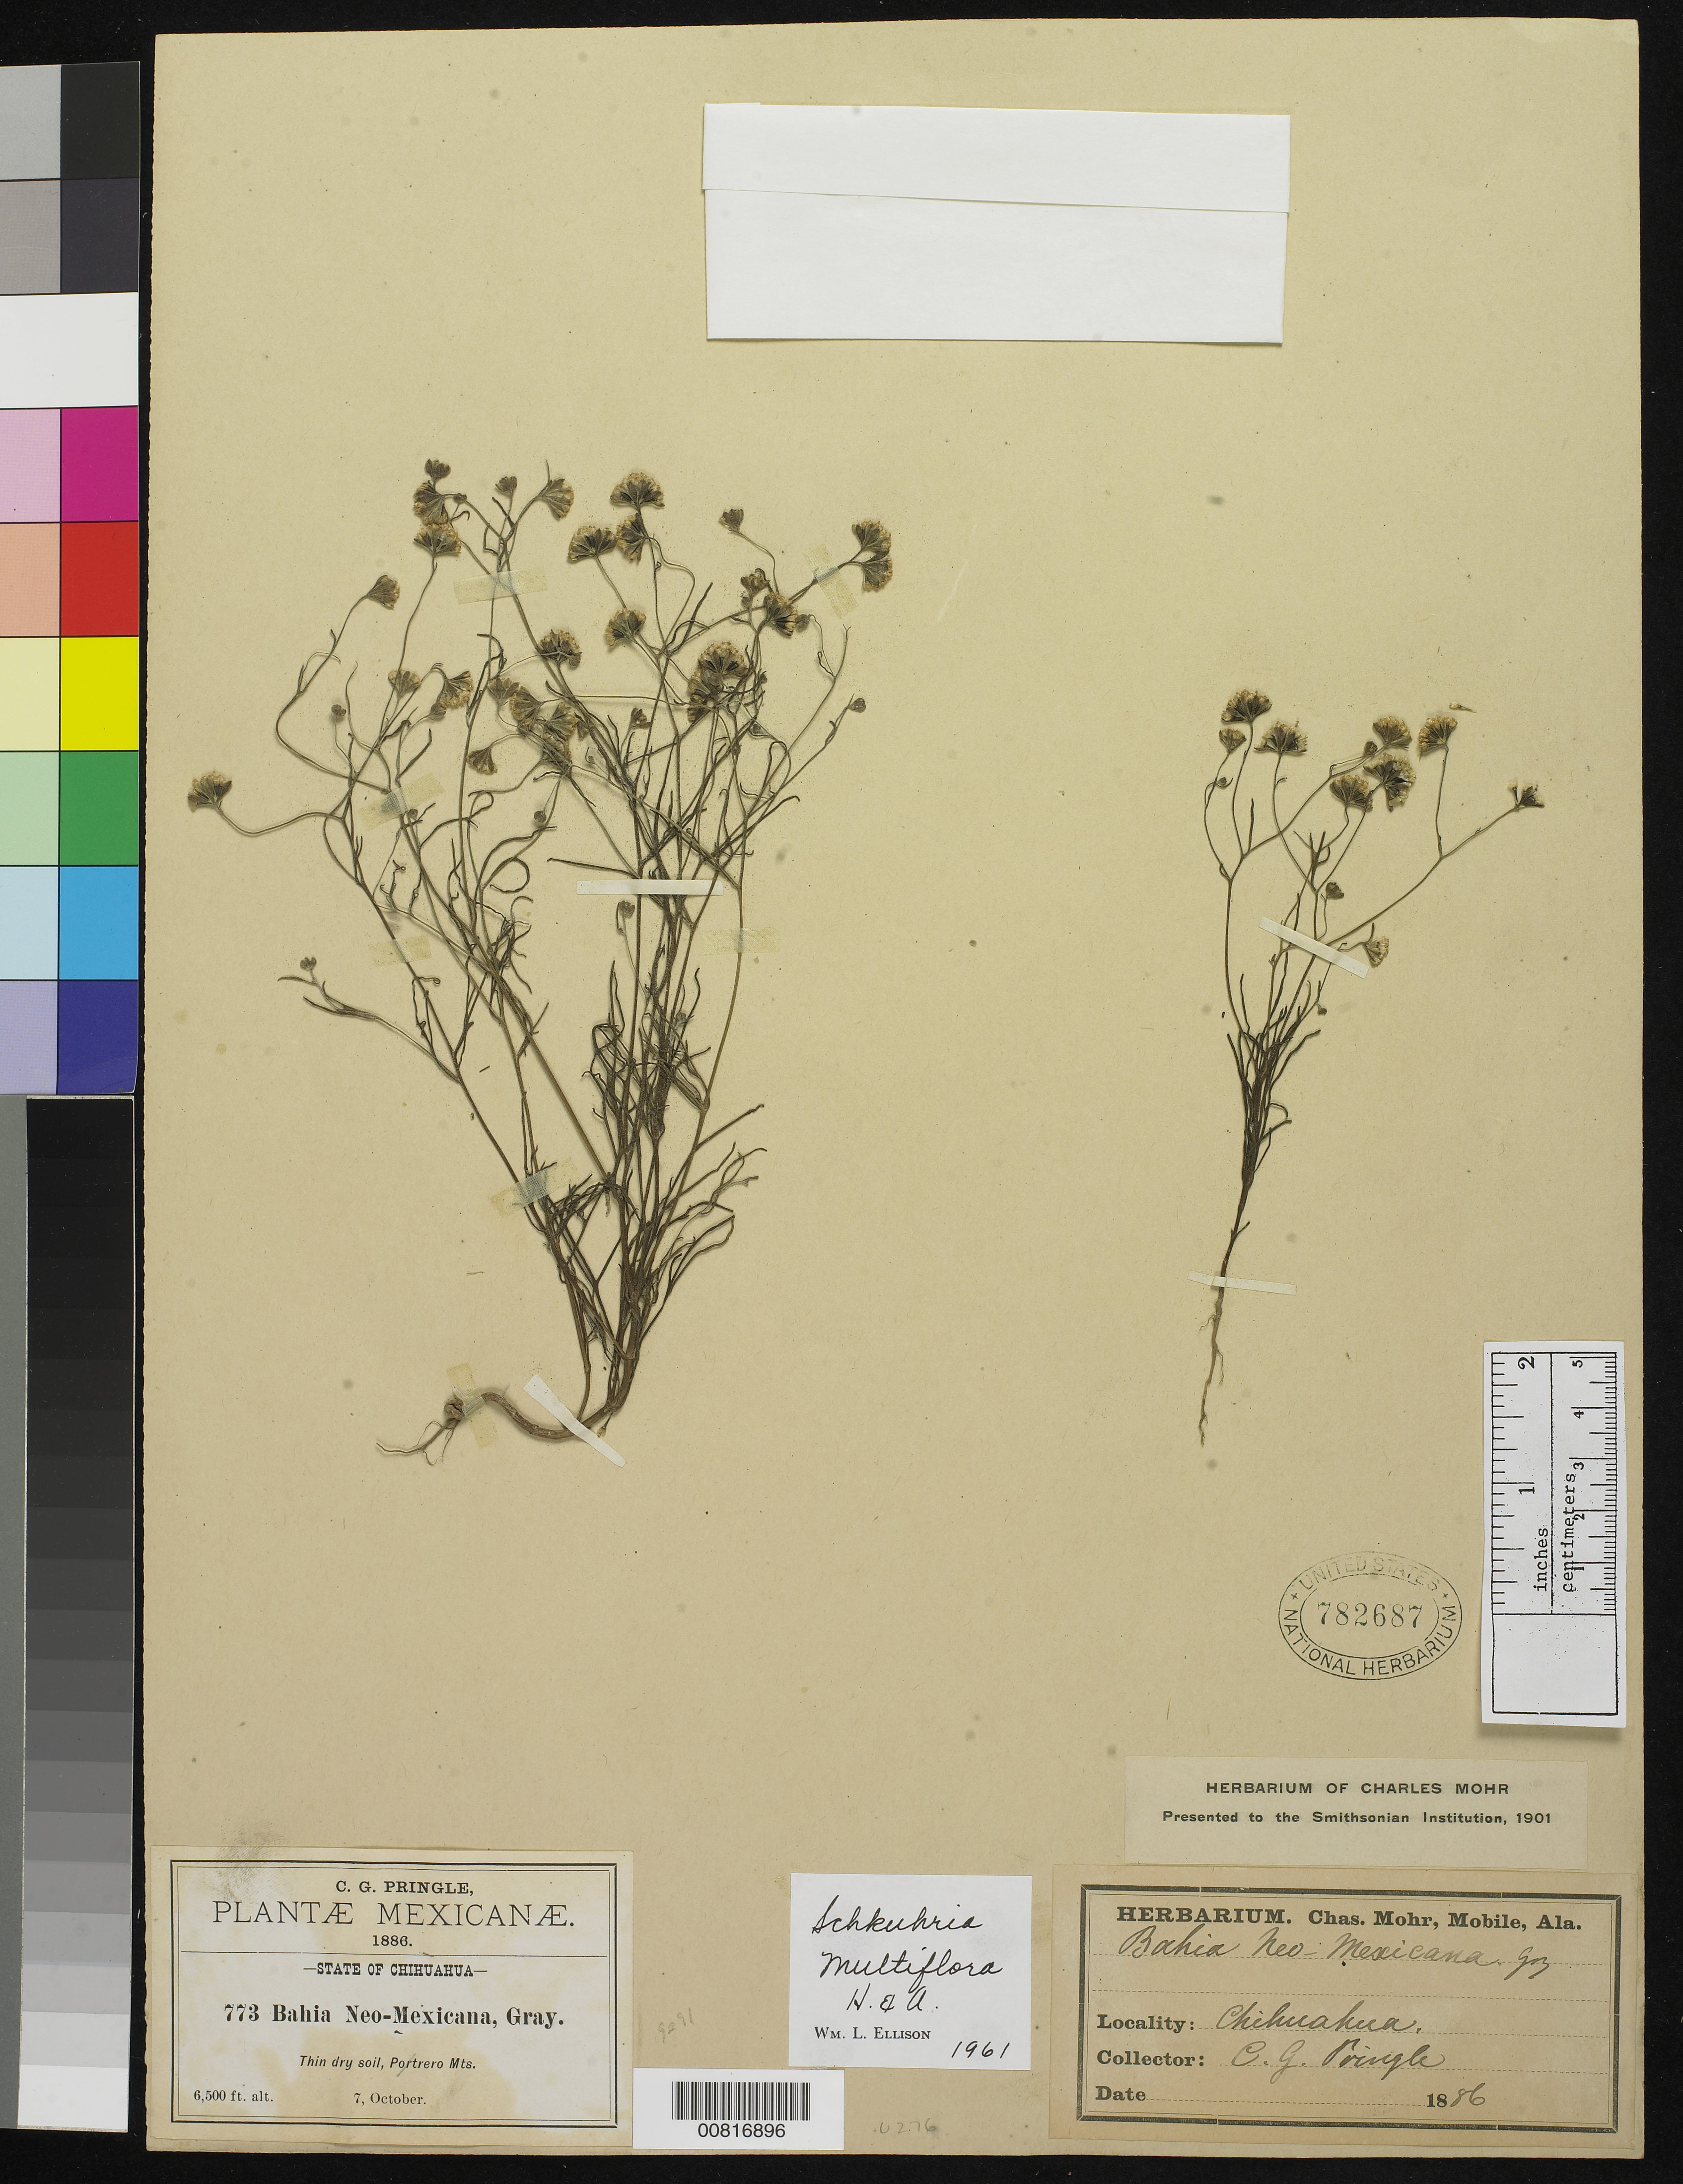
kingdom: Plantae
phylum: Tracheophyta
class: Magnoliopsida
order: Asterales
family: Asteraceae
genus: Schkuhria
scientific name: Schkuhria multiflora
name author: Hook. & Arn.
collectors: C. G. Pringle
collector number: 773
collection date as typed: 07 Oct 1886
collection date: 1886-10-07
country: Mexico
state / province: Chihuahua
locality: Potrero Mts., Chihuahua.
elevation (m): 1981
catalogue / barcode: US 782687